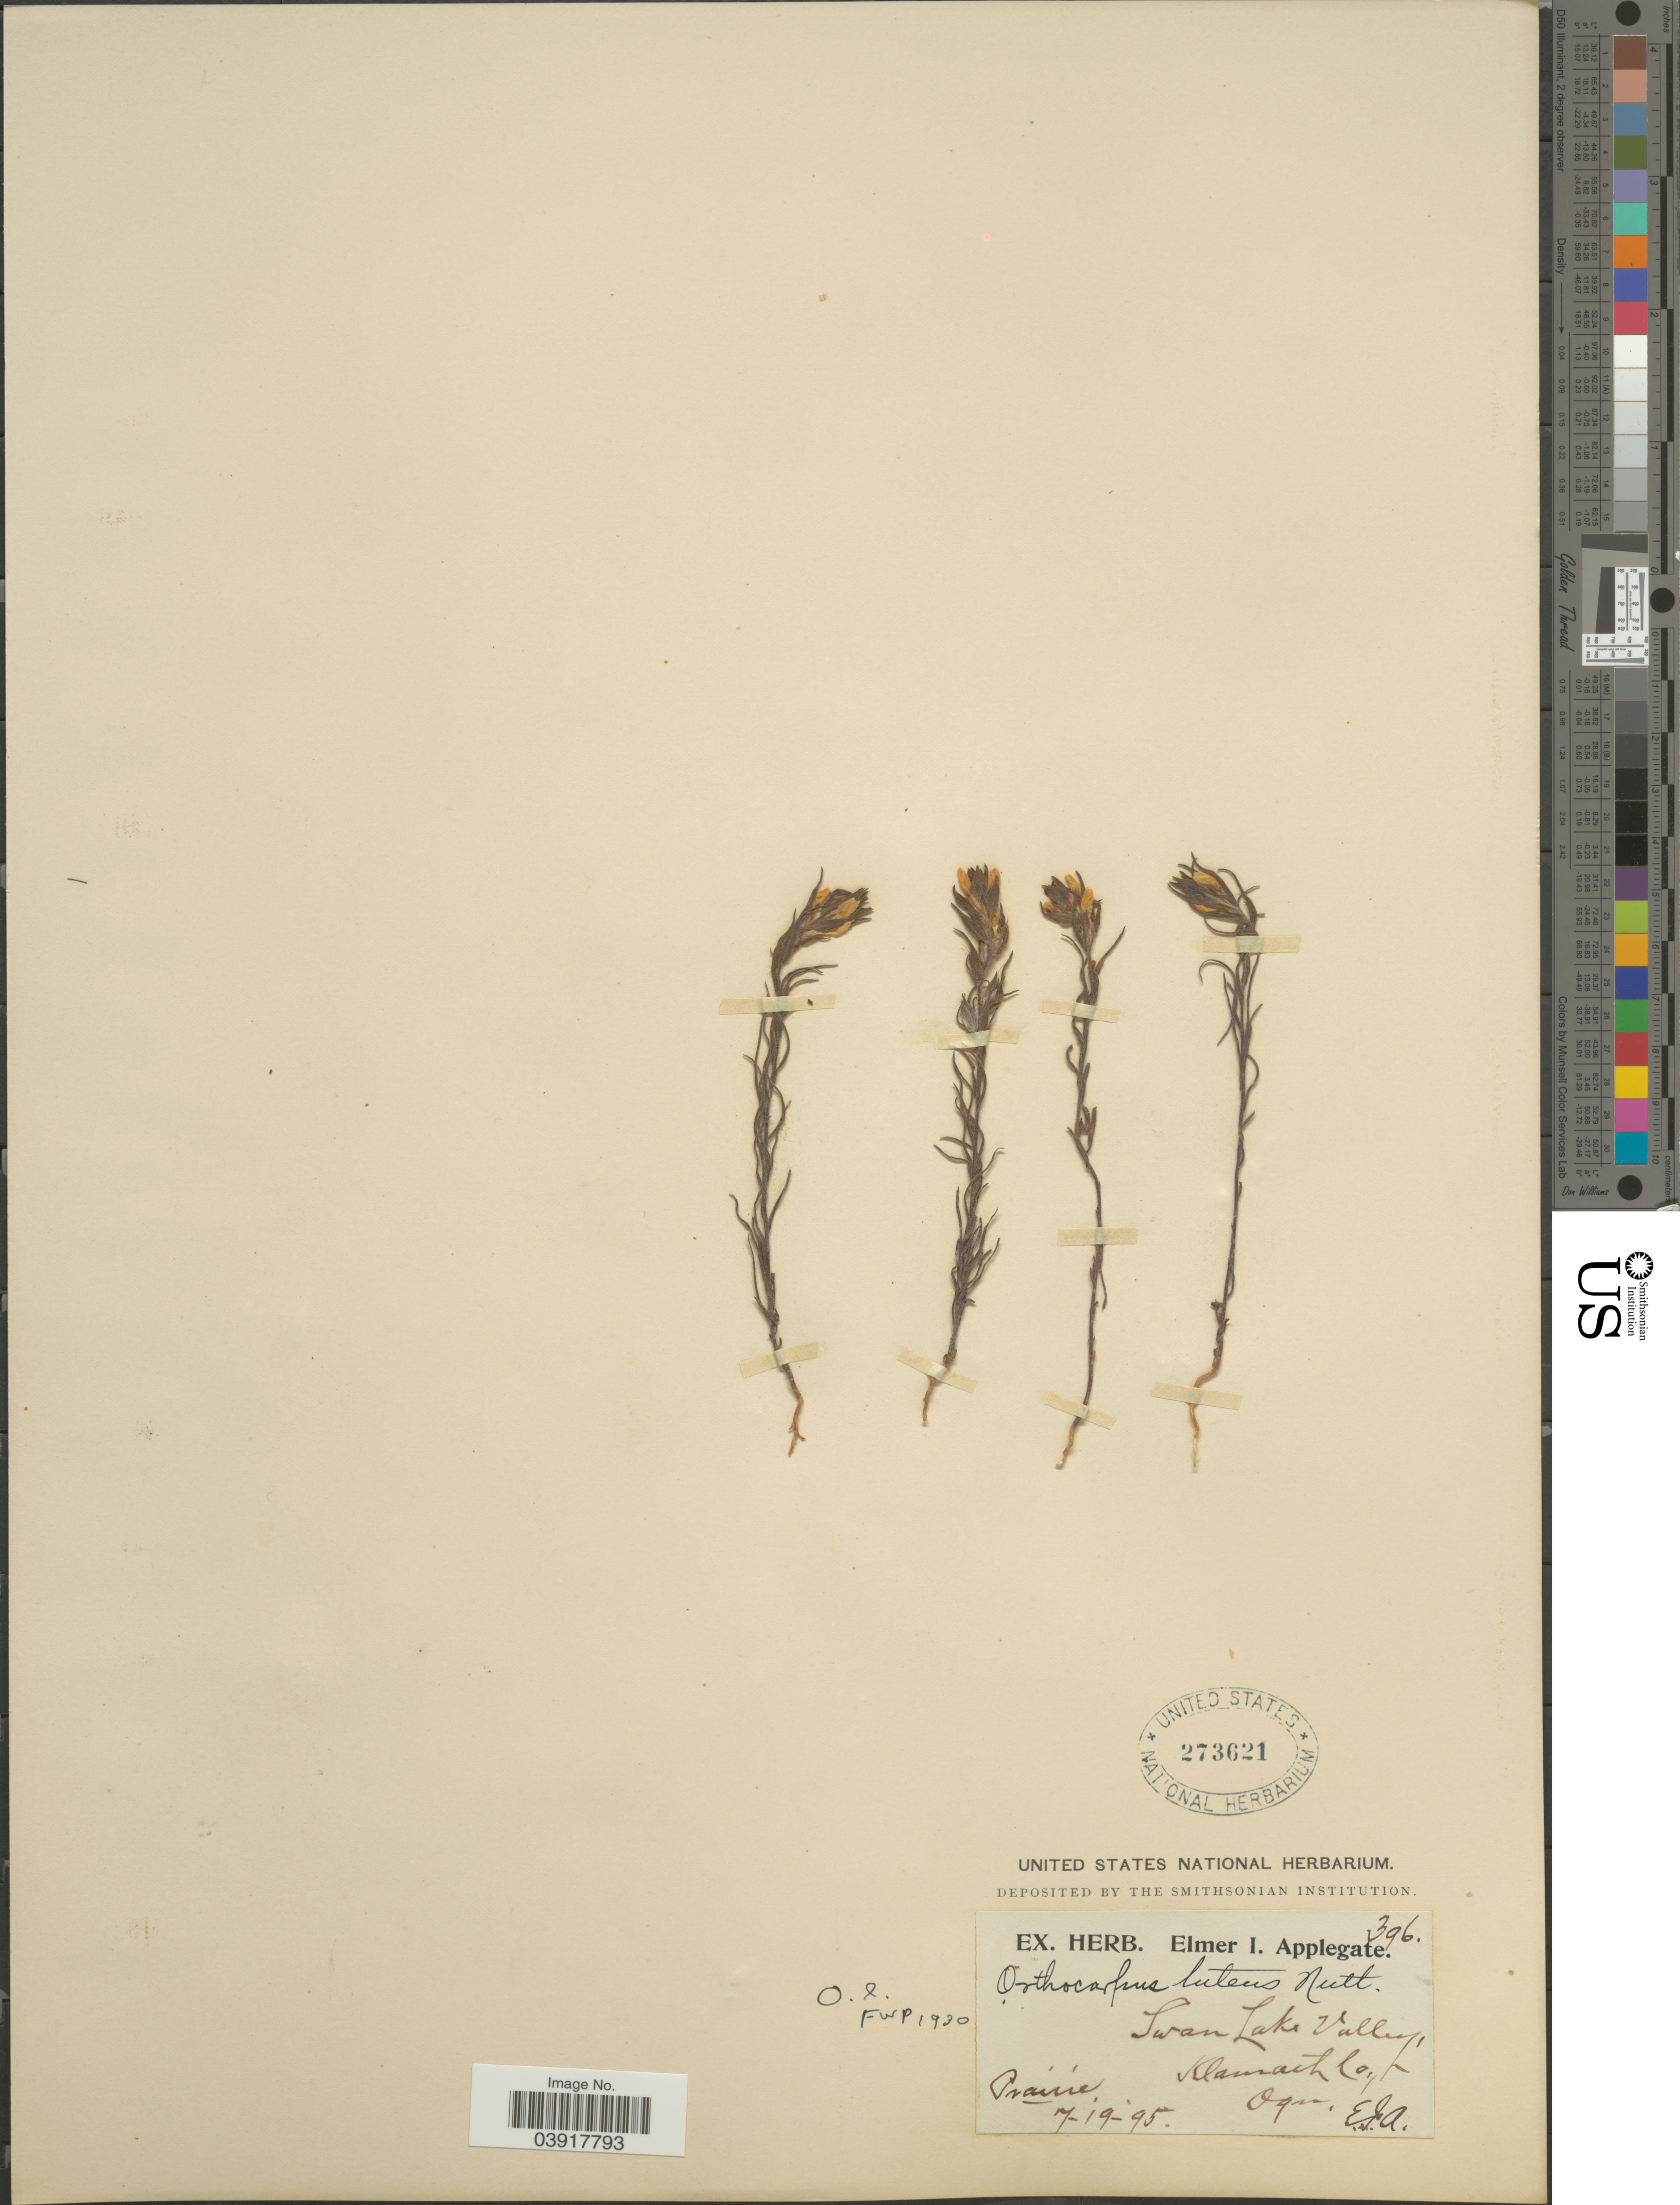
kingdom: Plantae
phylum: Tracheophyta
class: Magnoliopsida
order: Lamiales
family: Orobanchaceae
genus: Orthocarpus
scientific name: Orthocarpus luteus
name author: Nutt.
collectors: E. I. Applegate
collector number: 396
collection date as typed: Transcribed d/m/y: 19/7/95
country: United States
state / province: Oregon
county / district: Klamath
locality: Swan Lake Valley, Klamath Co.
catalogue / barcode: US 273621